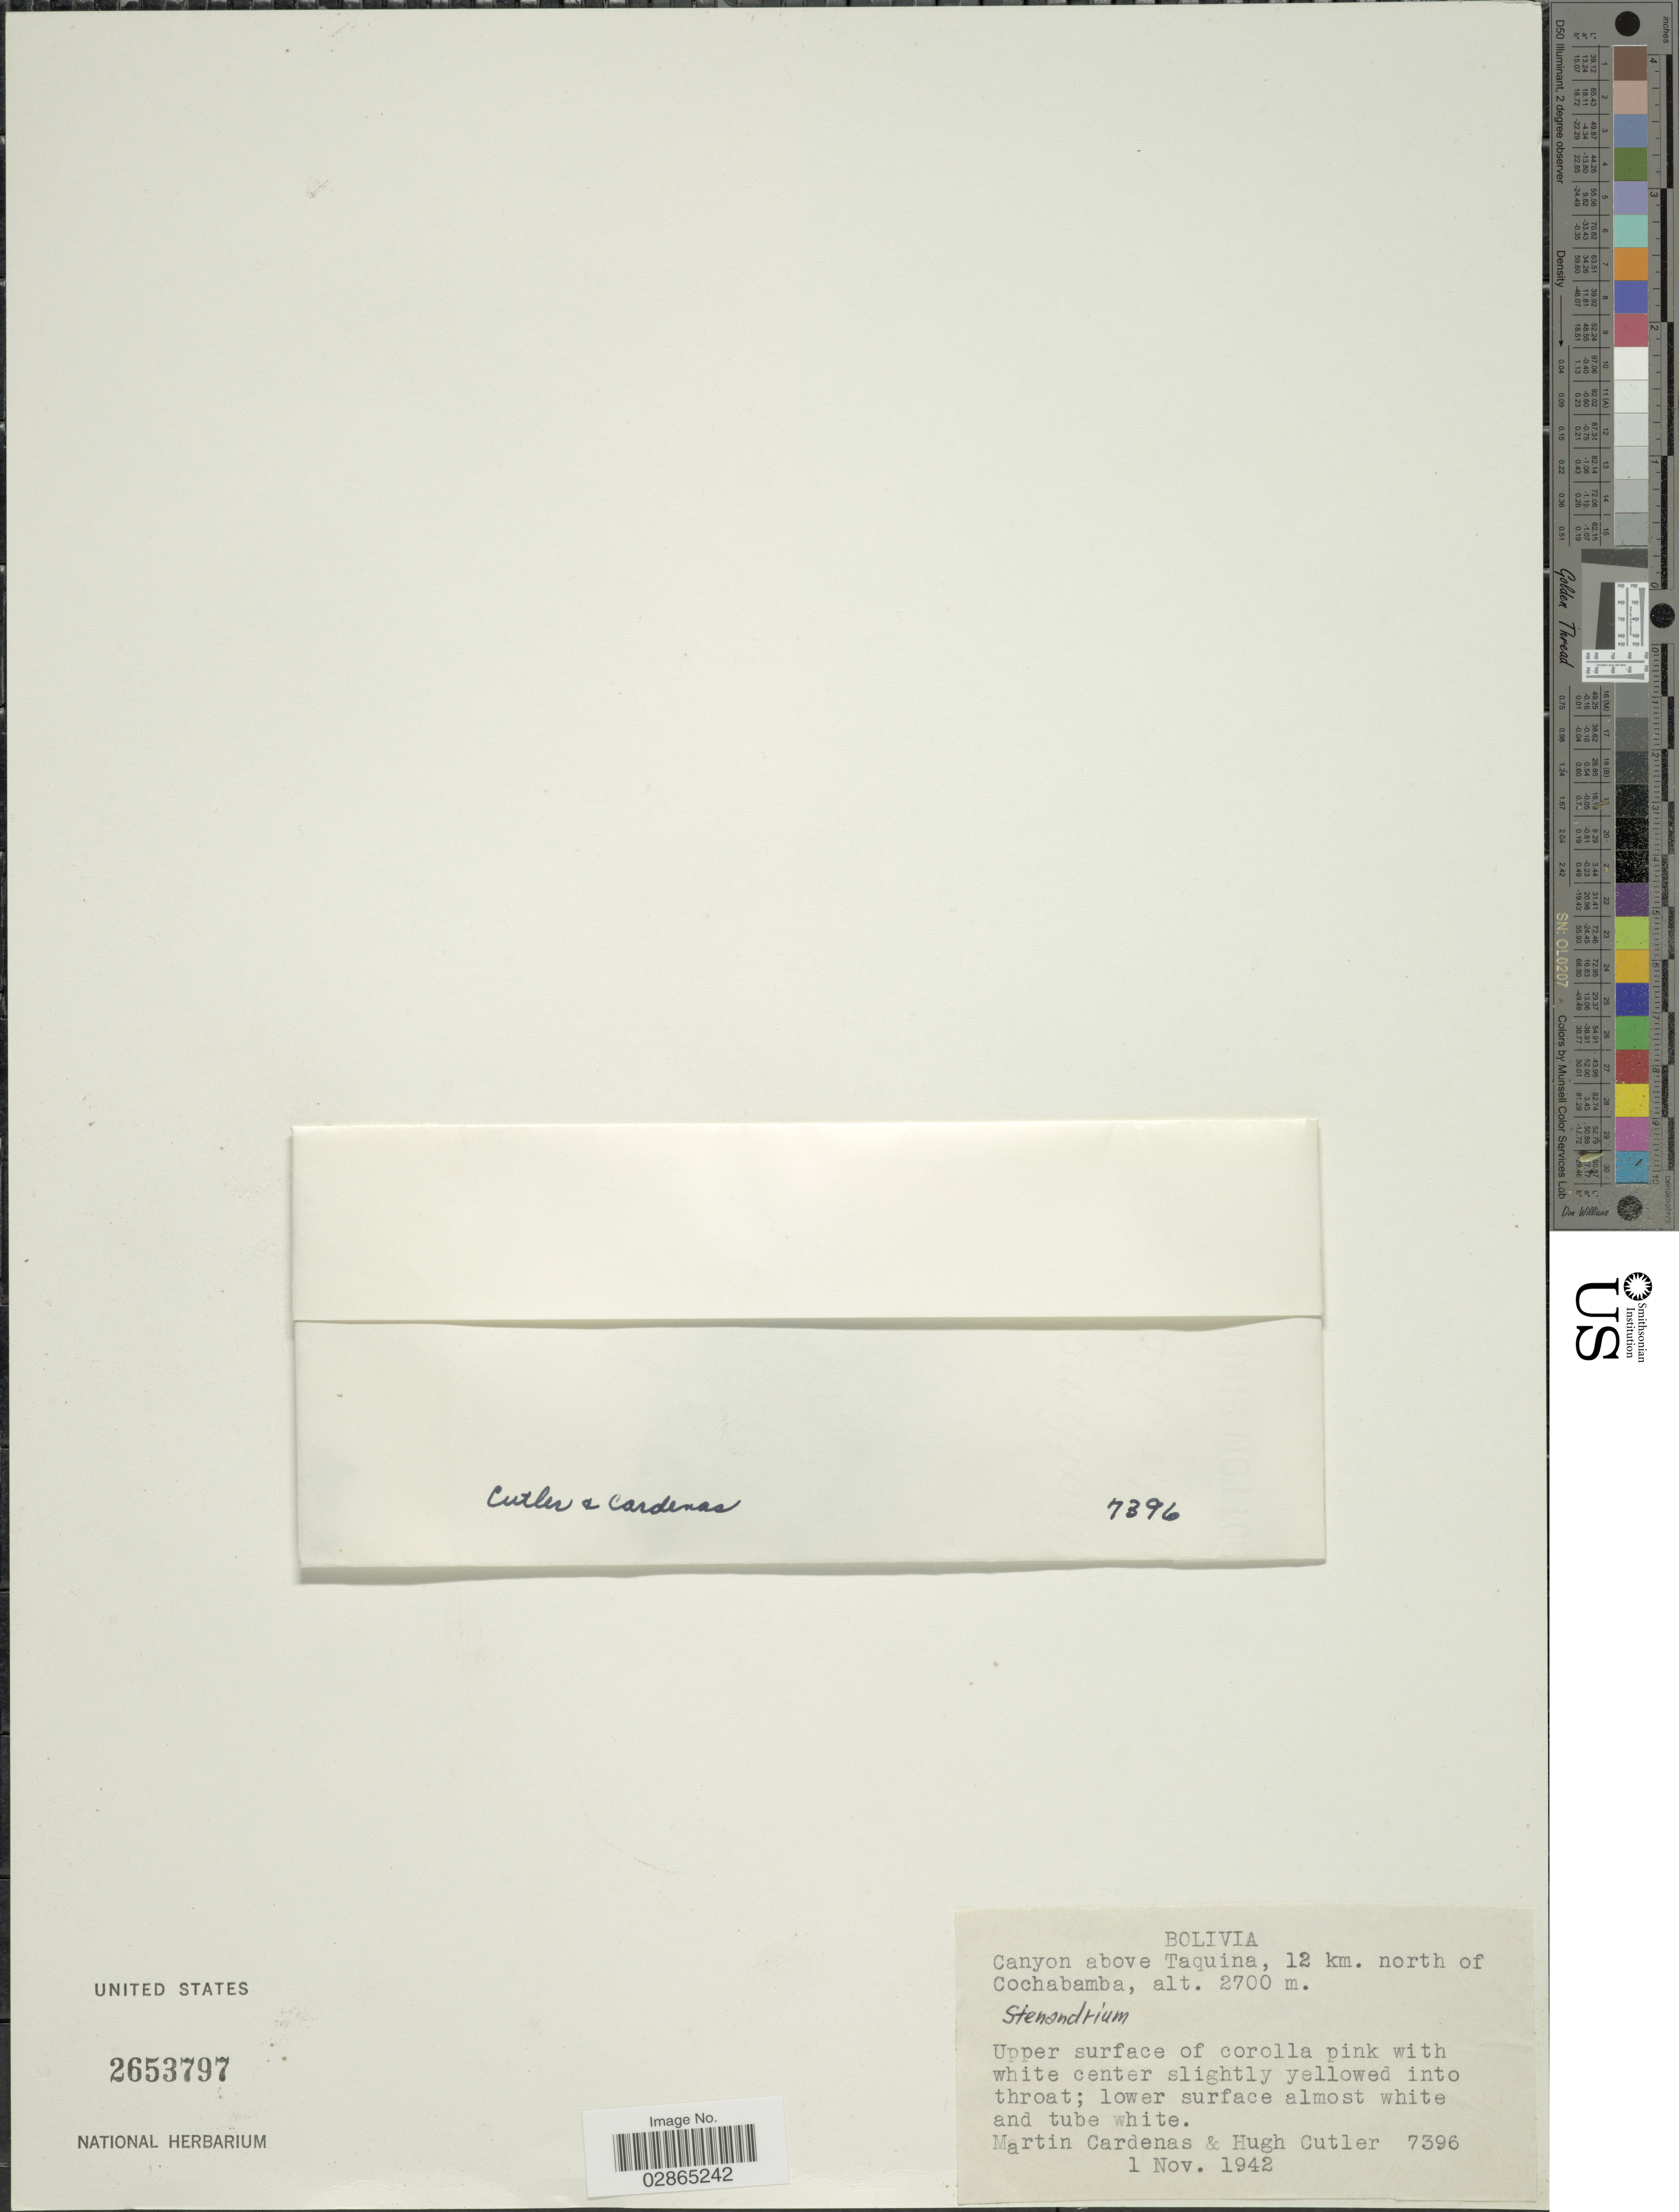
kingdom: Plantae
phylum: Tracheophyta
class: Magnoliopsida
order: Lamiales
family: Acanthaceae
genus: Stenandrium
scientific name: Stenandrium dulce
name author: (Cav.) Nees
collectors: M. Cárdenas & H. C. Cutler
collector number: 7396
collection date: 1942-11-01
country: Bolivia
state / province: Cochabamba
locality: Canyon above Taquina, 12 km. north of Cochabamba.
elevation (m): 2700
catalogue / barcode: US 2653797